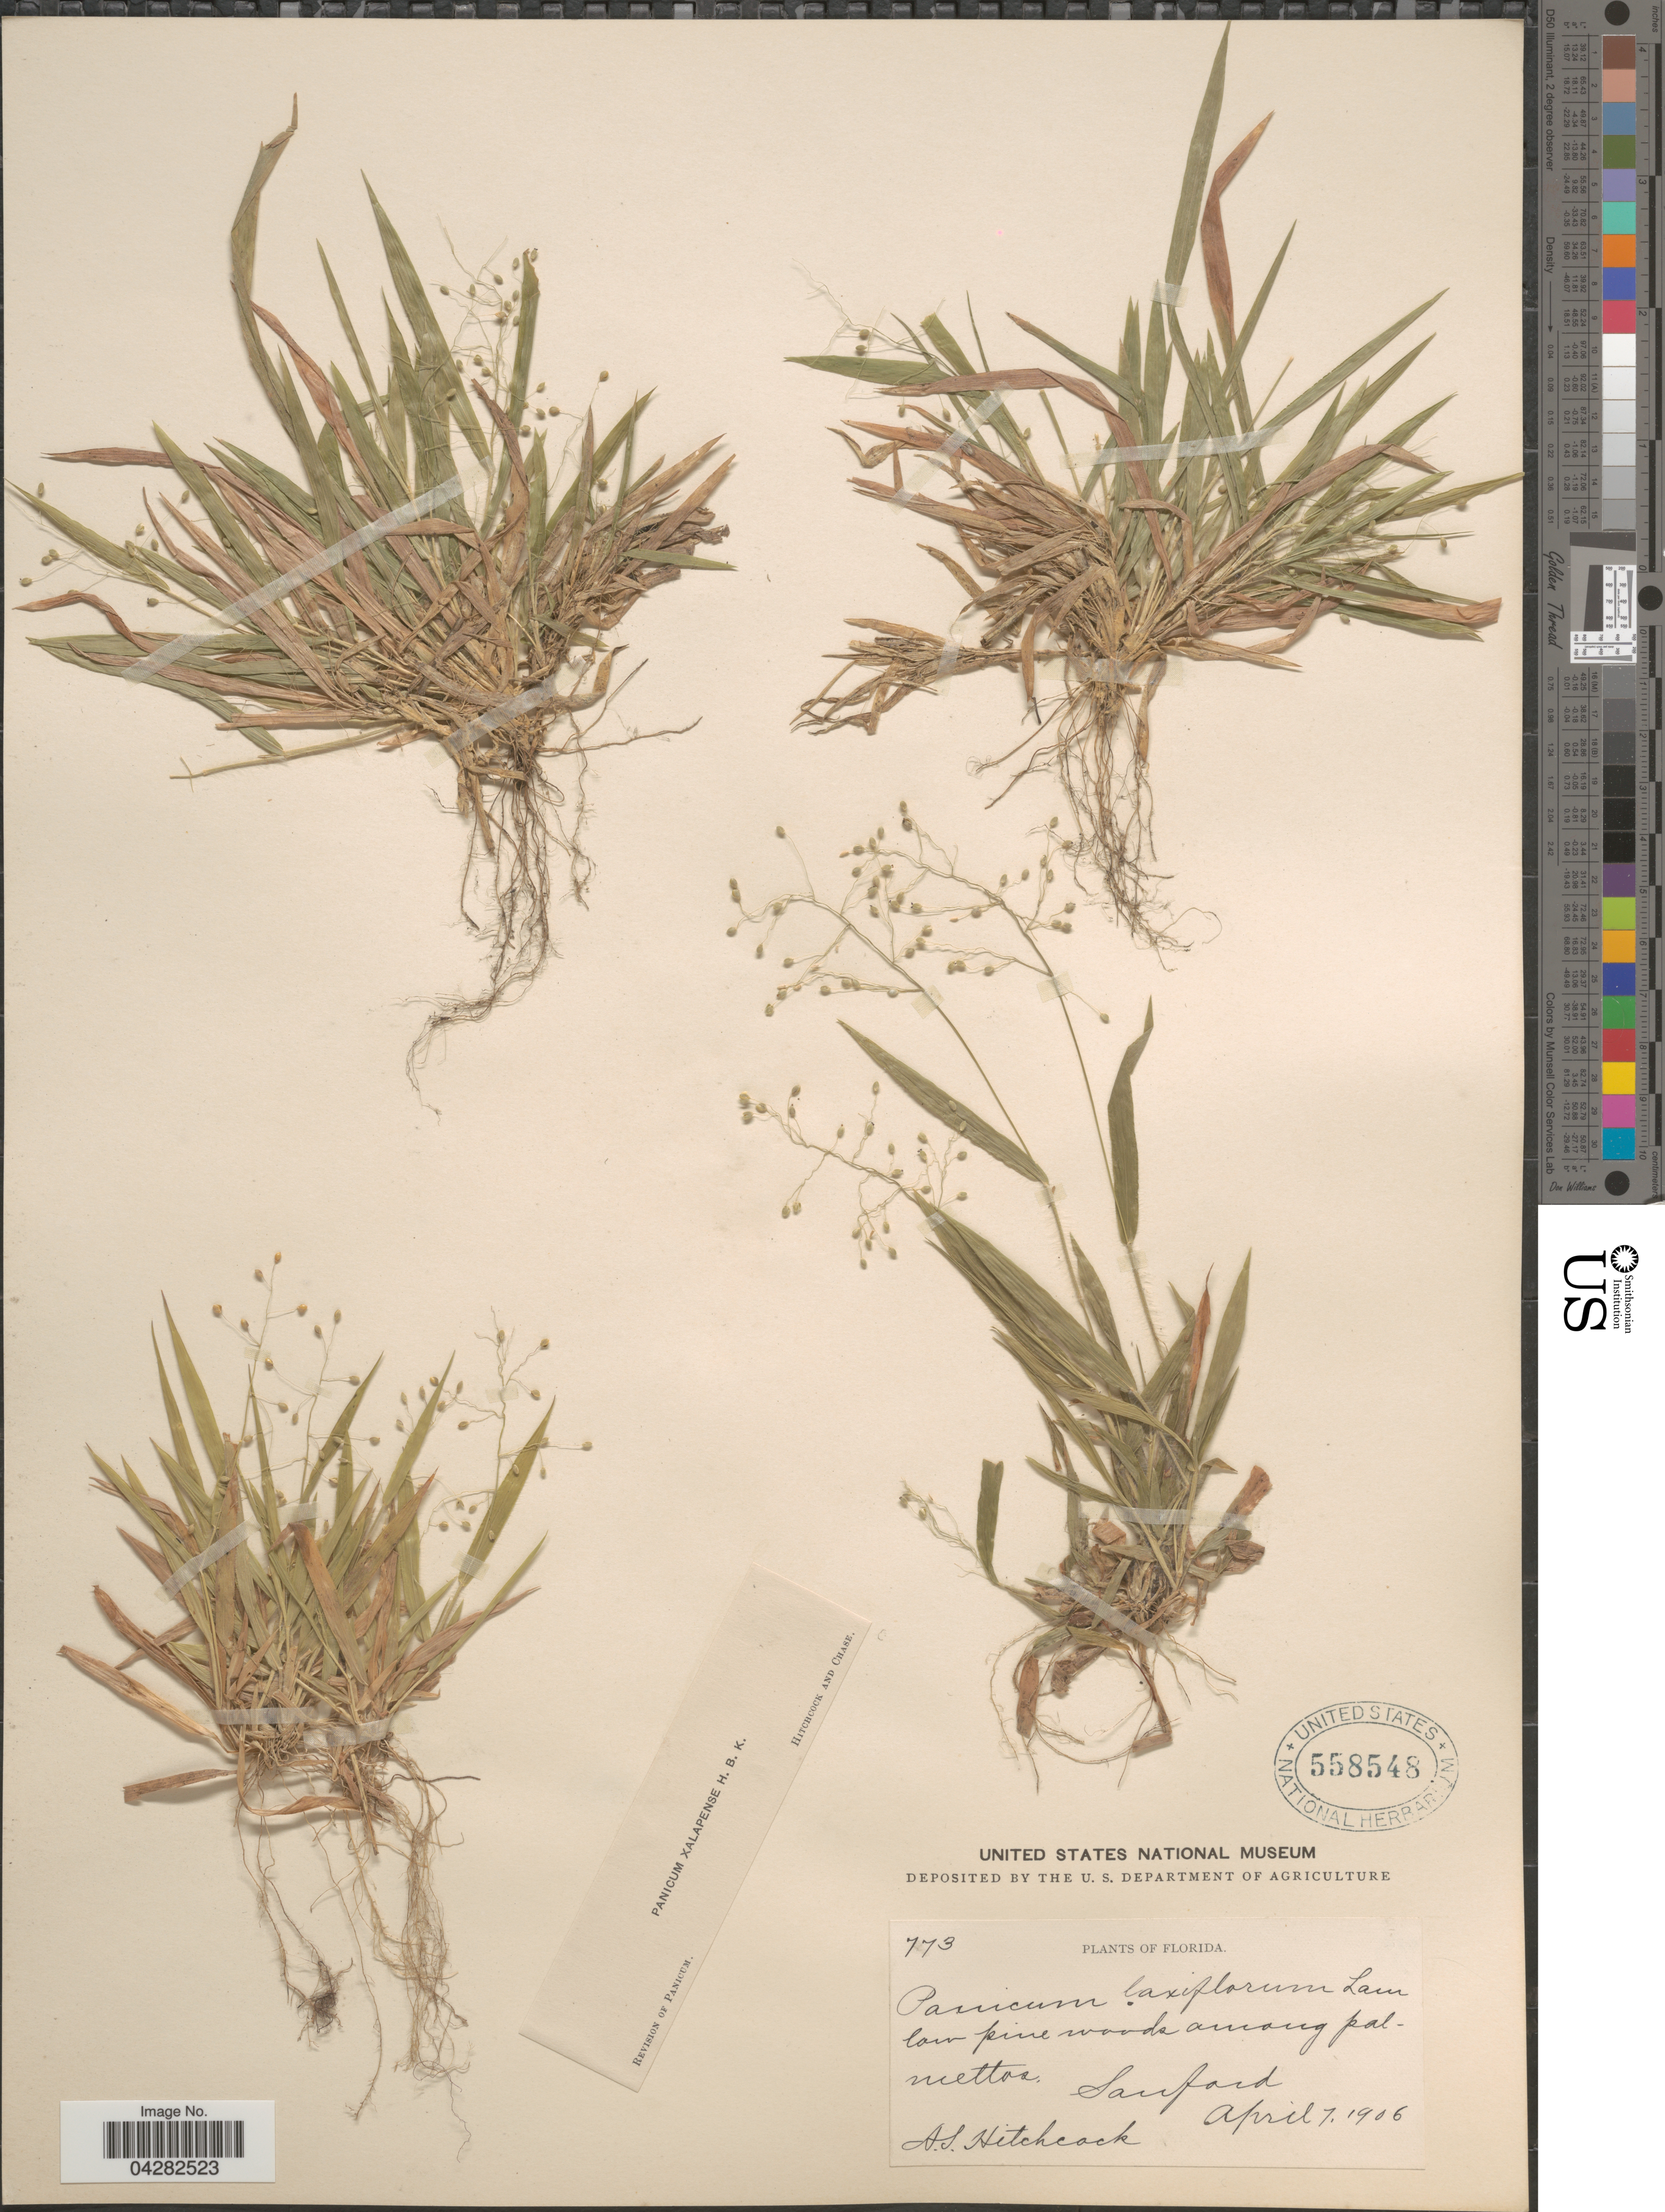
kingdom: Plantae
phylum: Tracheophyta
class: Liliopsida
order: Poales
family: Poaceae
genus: Dichanthelium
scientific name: Dichanthelium laxiflorum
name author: (Lam.) Gould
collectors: A. S. Hitchcock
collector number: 773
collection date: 1906-04-07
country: United States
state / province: Florida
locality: Sanford.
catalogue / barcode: US 558548